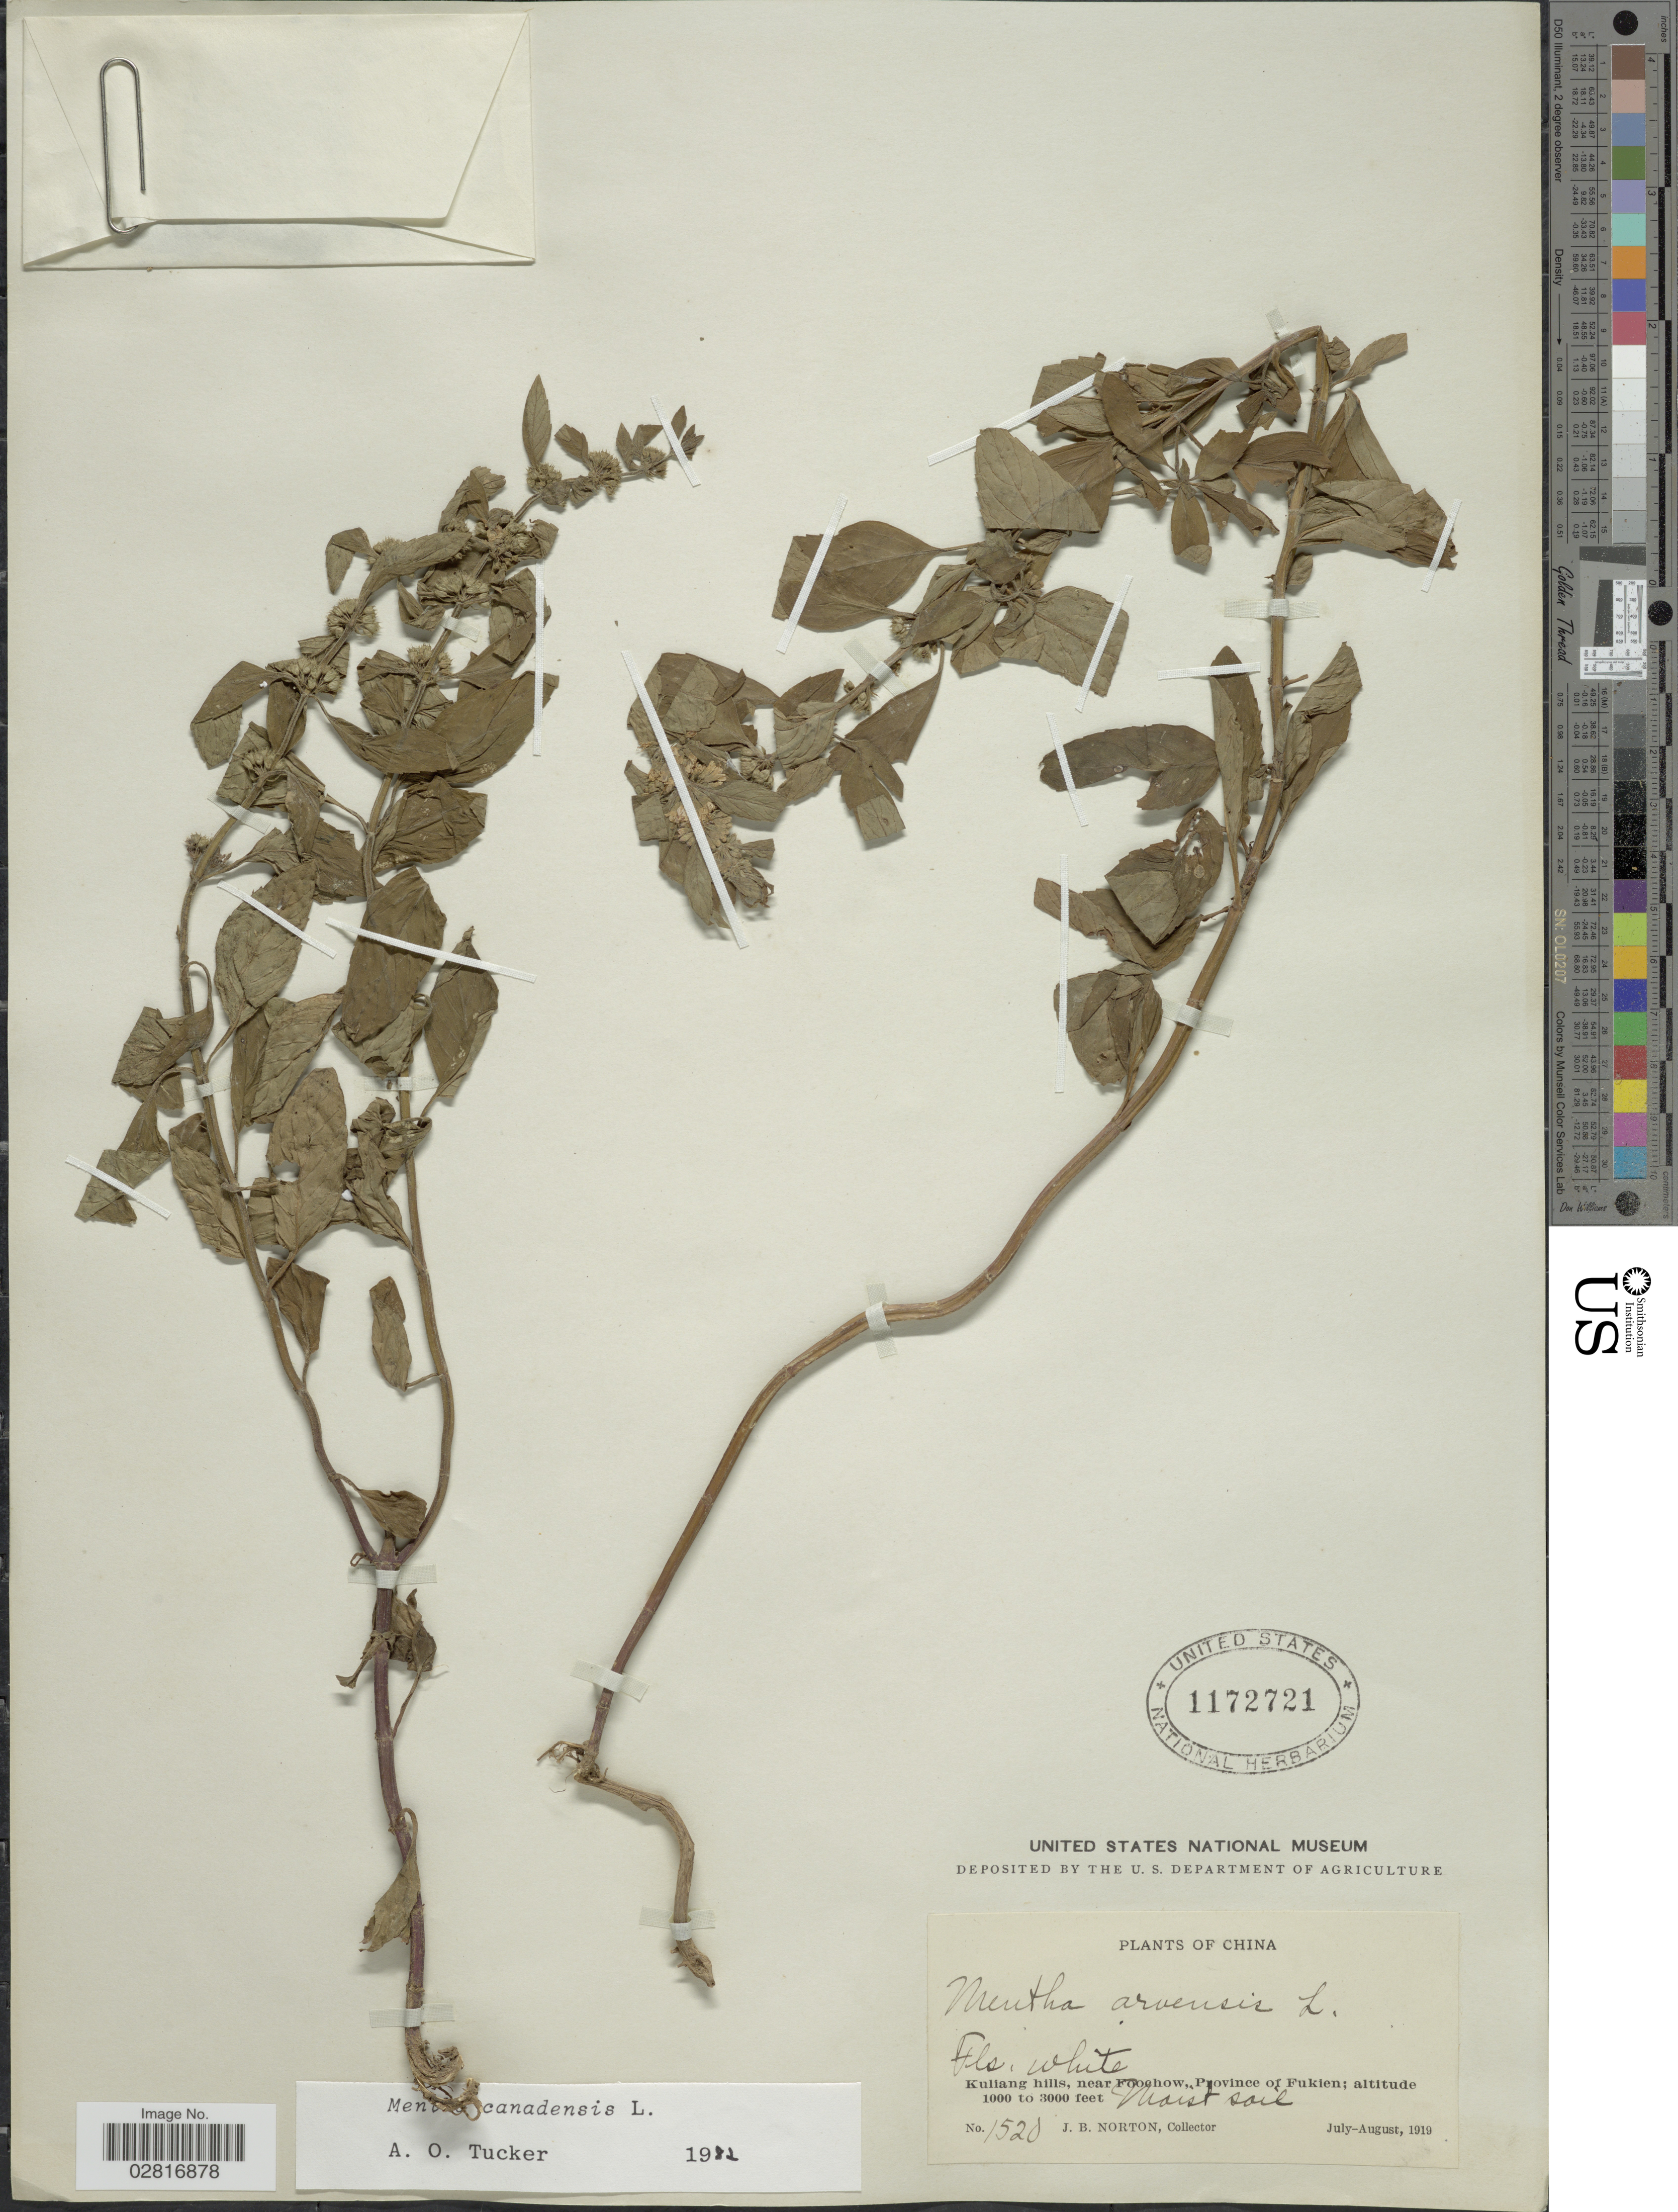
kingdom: Plantae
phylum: Tracheophyta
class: Magnoliopsida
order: Lamiales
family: Lamiaceae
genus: Mentha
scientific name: Mentha canadensis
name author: L.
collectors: J. B. Norton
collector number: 1520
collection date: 1919-07/1919-08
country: China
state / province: Fujian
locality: Kuliang hills, near Foochow, Province of Fukien.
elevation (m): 305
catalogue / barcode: US 1172721